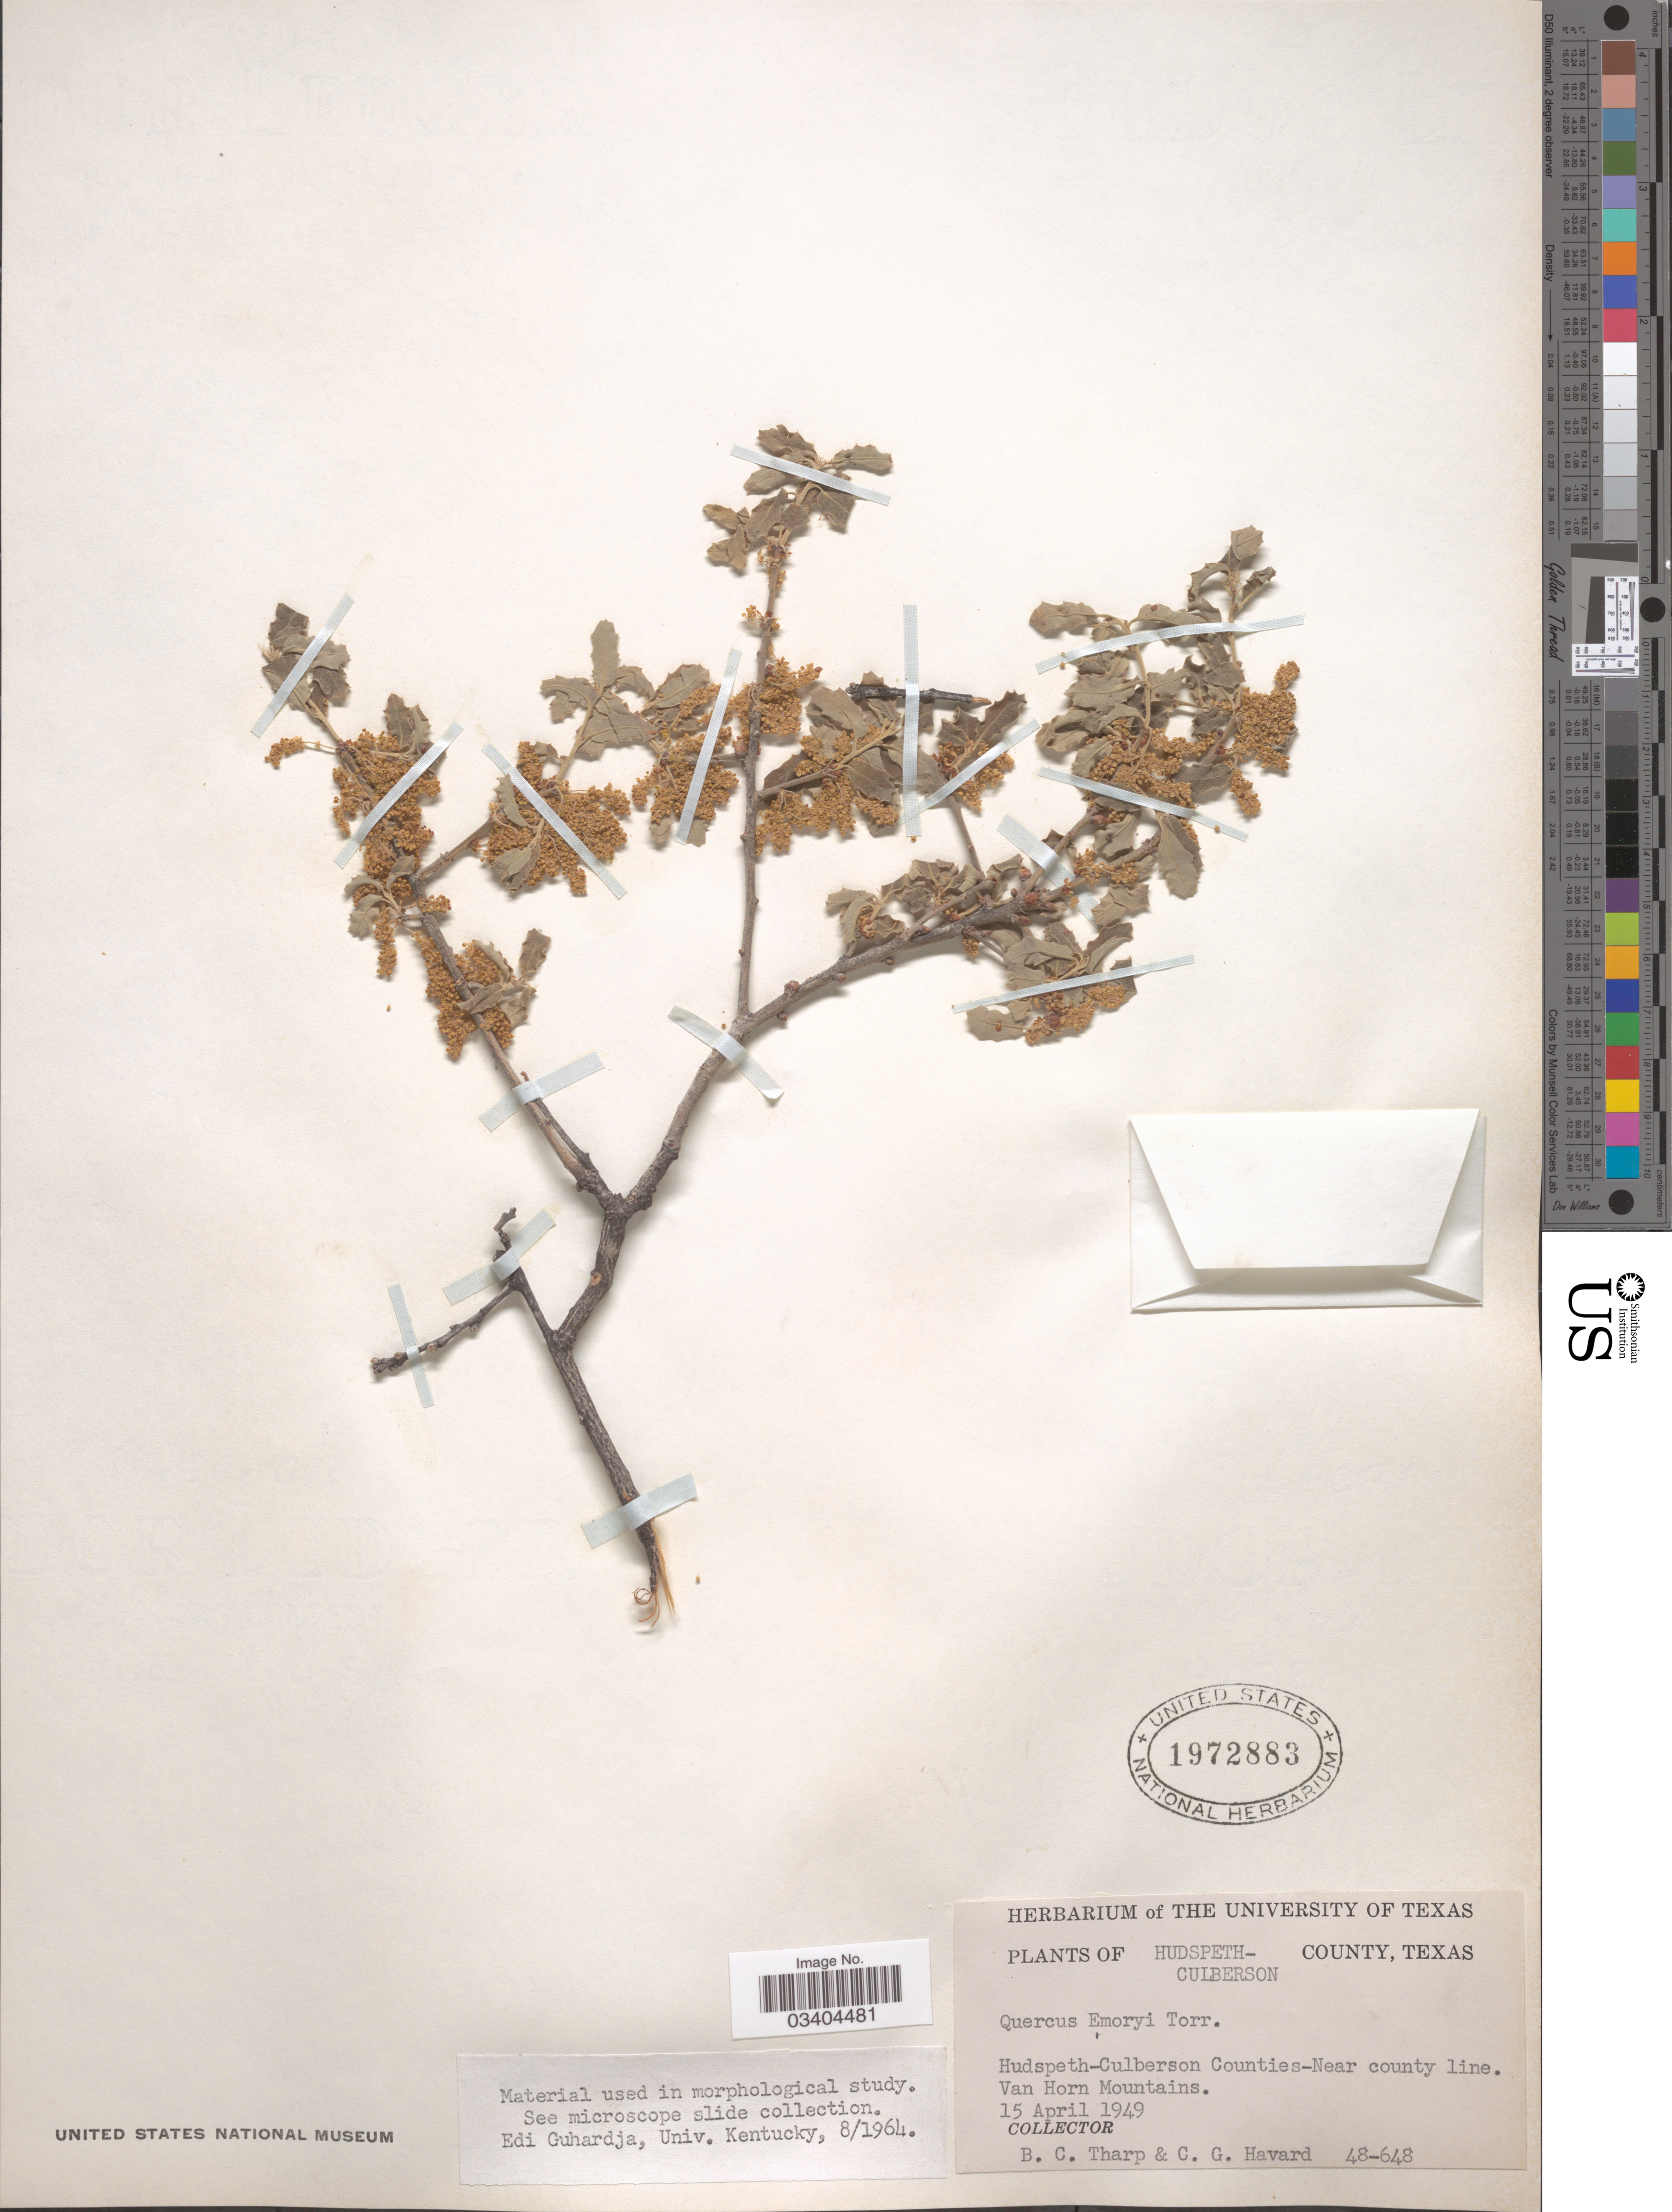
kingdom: Plantae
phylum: Tracheophyta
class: Magnoliopsida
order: Fagales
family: Fagaceae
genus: Quercus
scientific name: Quercus emoryi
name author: Torr. in Emory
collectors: B. C. Tharp & C. G. Havard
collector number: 48-648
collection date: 1949-04-15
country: United States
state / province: Texas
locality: Hudspeth-Culberson Country. Hudspeth-Culberson Counties. Near county line. Van Horn Mountains.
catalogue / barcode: US 1972883